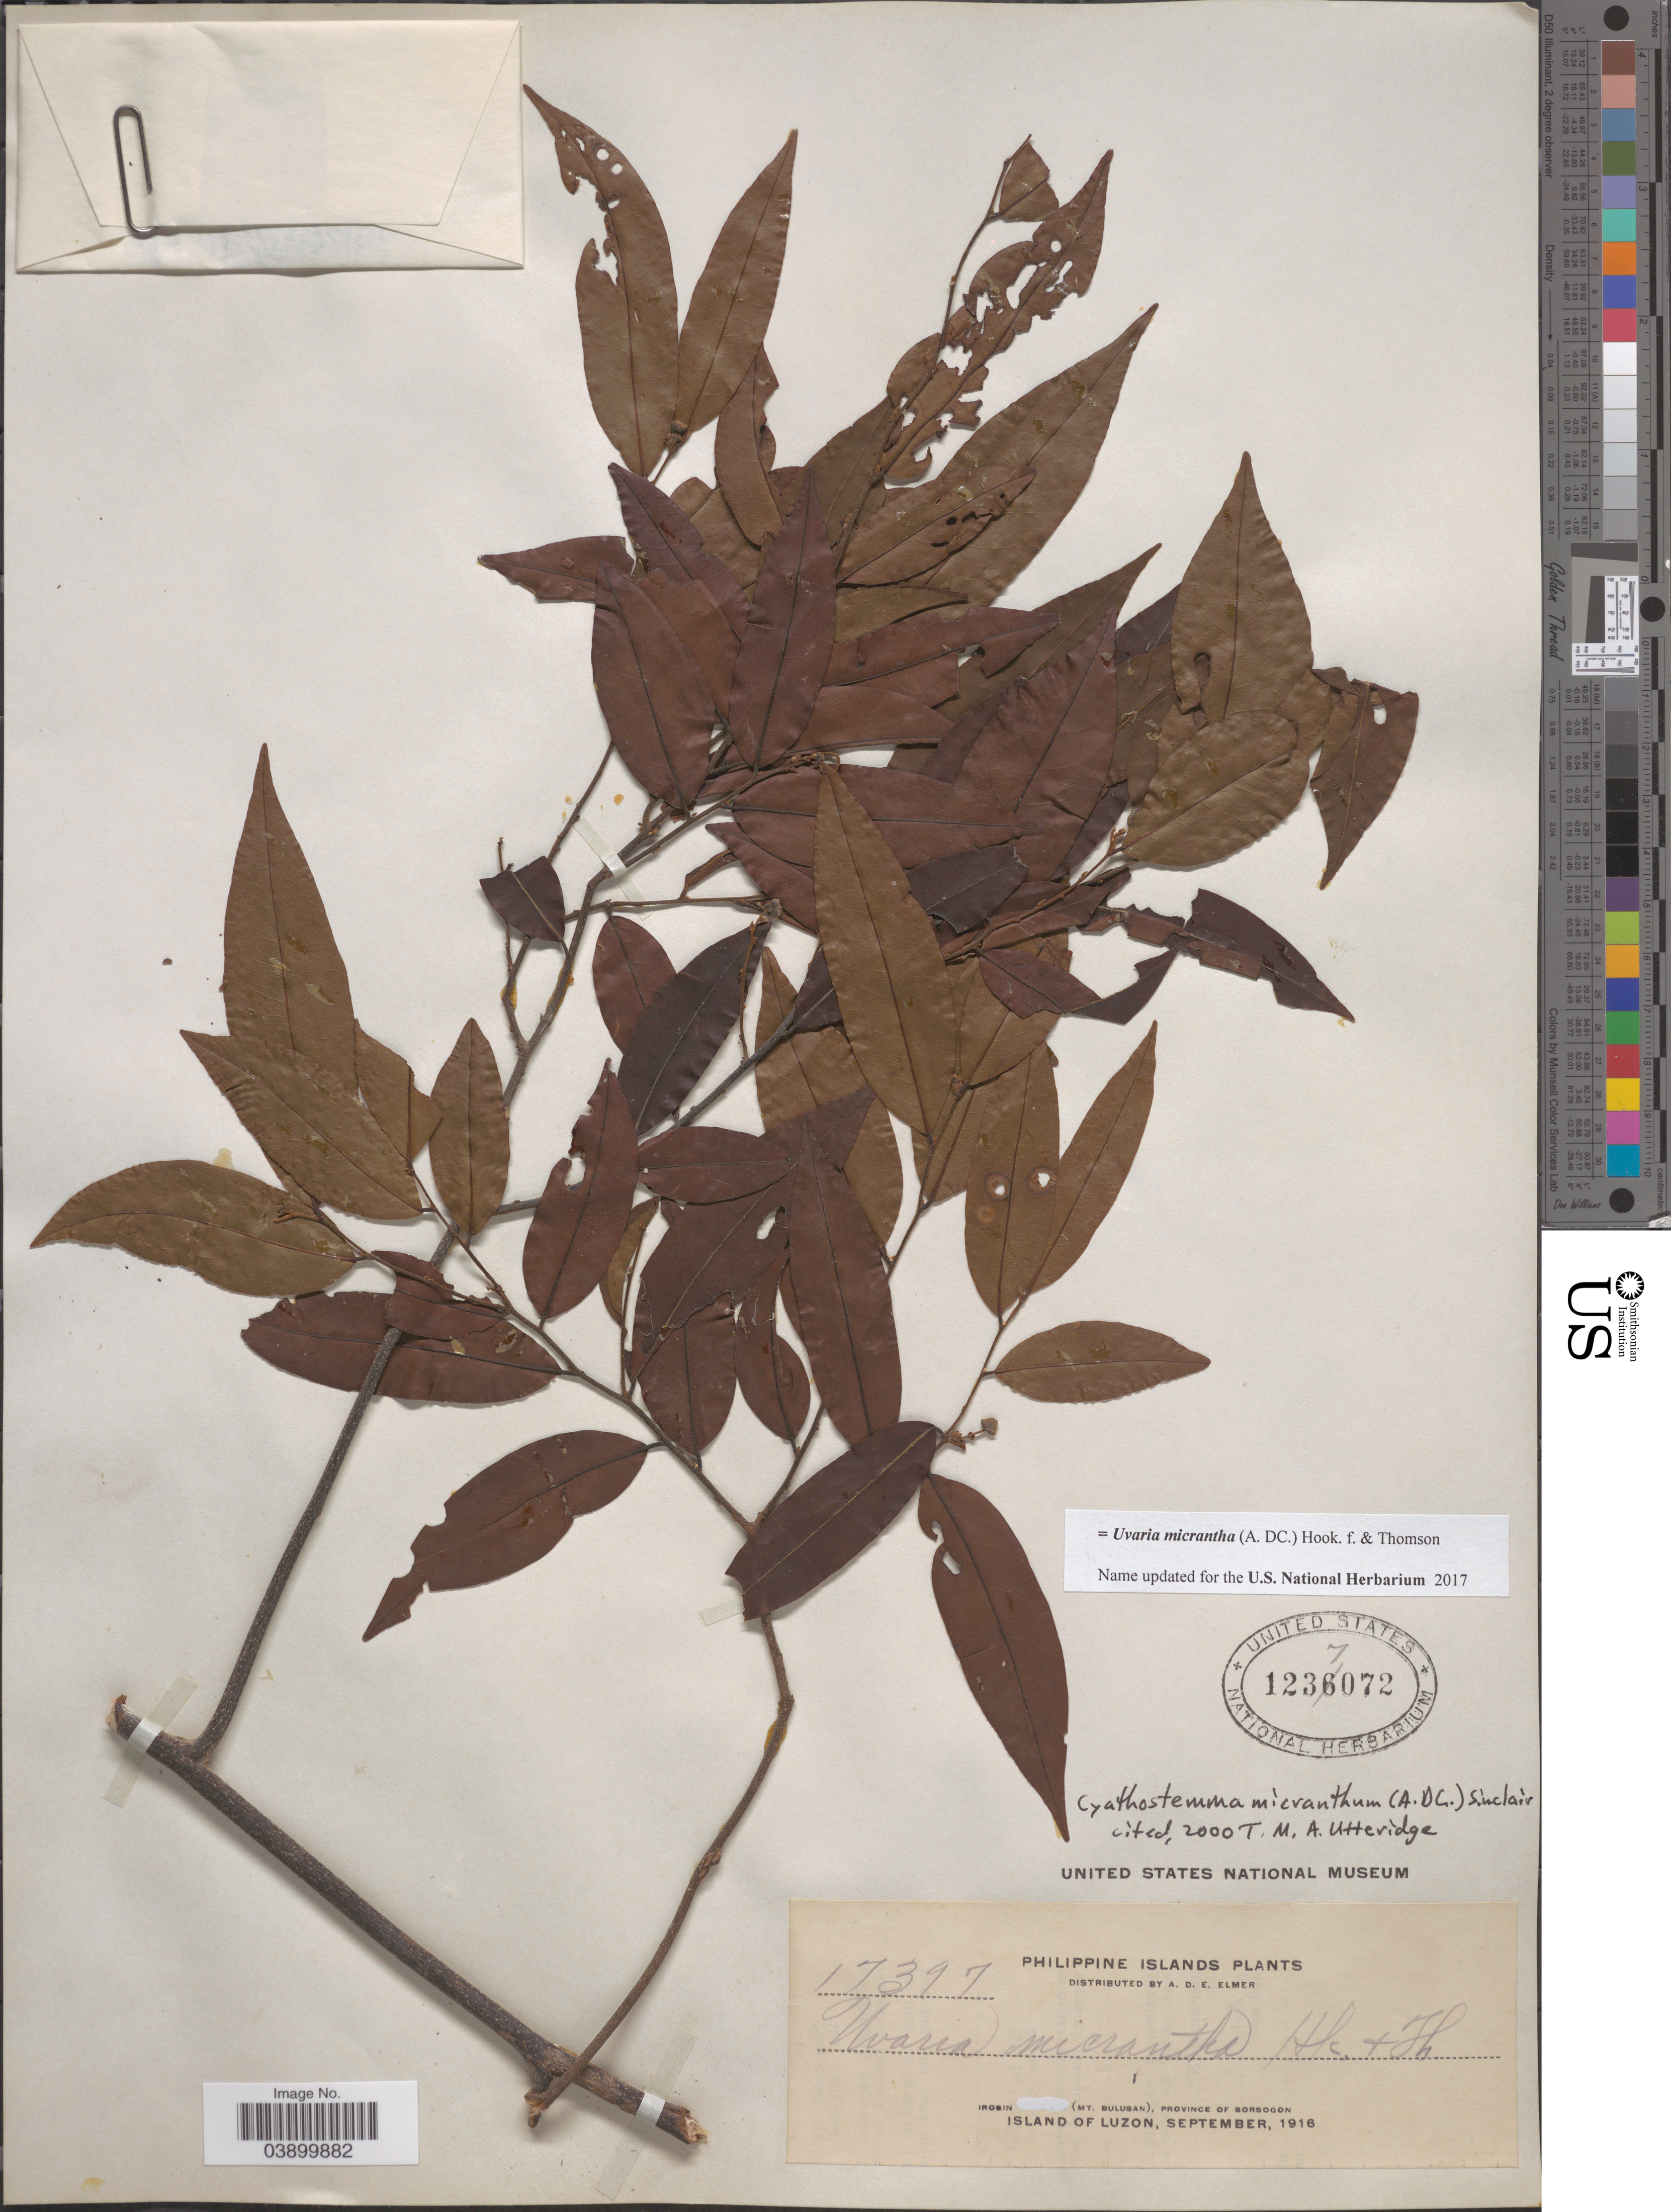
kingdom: Plantae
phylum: Tracheophyta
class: Magnoliopsida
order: Magnoliales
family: Annonaceae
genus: Uvaria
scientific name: Uvaria micrantha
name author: (A. DC.) Hook. f. & Thomson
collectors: A. D. E. Elmer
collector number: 17397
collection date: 1916-09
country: Philippines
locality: Philippine Islands. Irosin (Mt. Bulusan), Province of Sorsogon. Island of Luzon.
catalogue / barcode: US 1237072